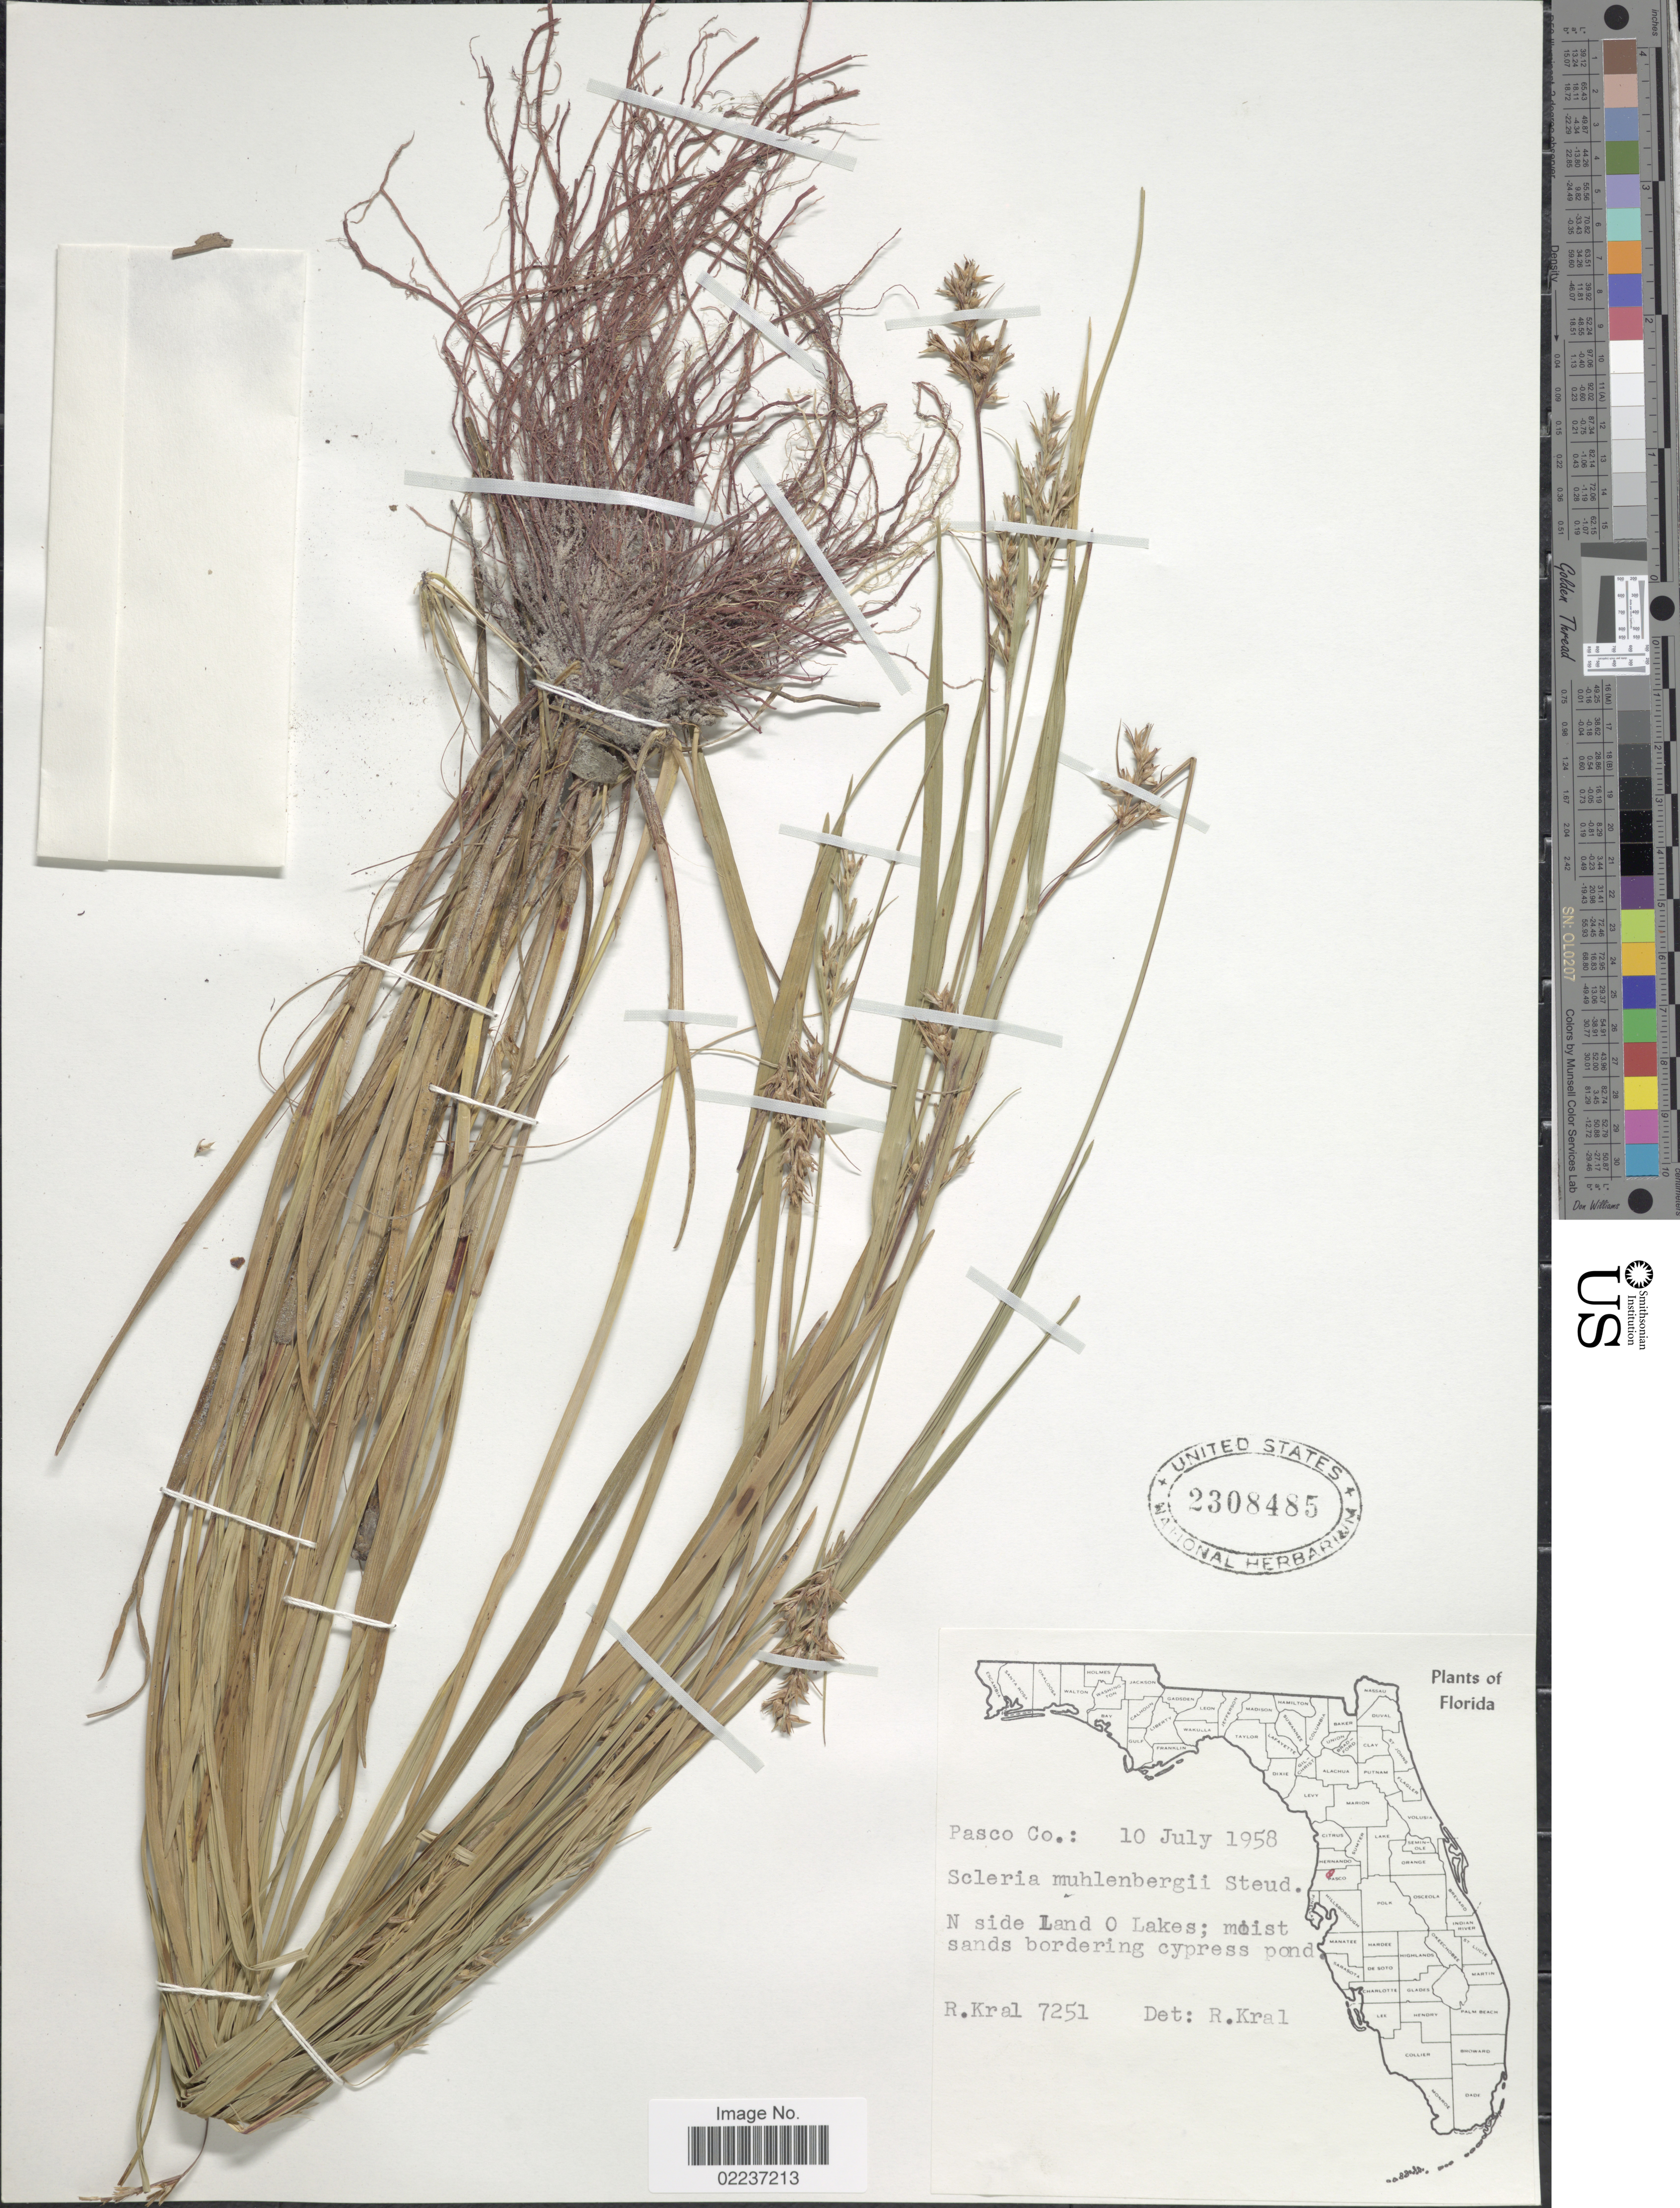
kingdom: Plantae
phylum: Tracheophyta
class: Liliopsida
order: Poales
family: Cyperaceae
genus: Scleria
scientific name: Scleria muehlenbergii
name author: Steud.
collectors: R. Kral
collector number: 7251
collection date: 1958-07-10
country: United States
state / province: Florida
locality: Pasco Co.: N side Land 0 Lakes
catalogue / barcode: US 2308485